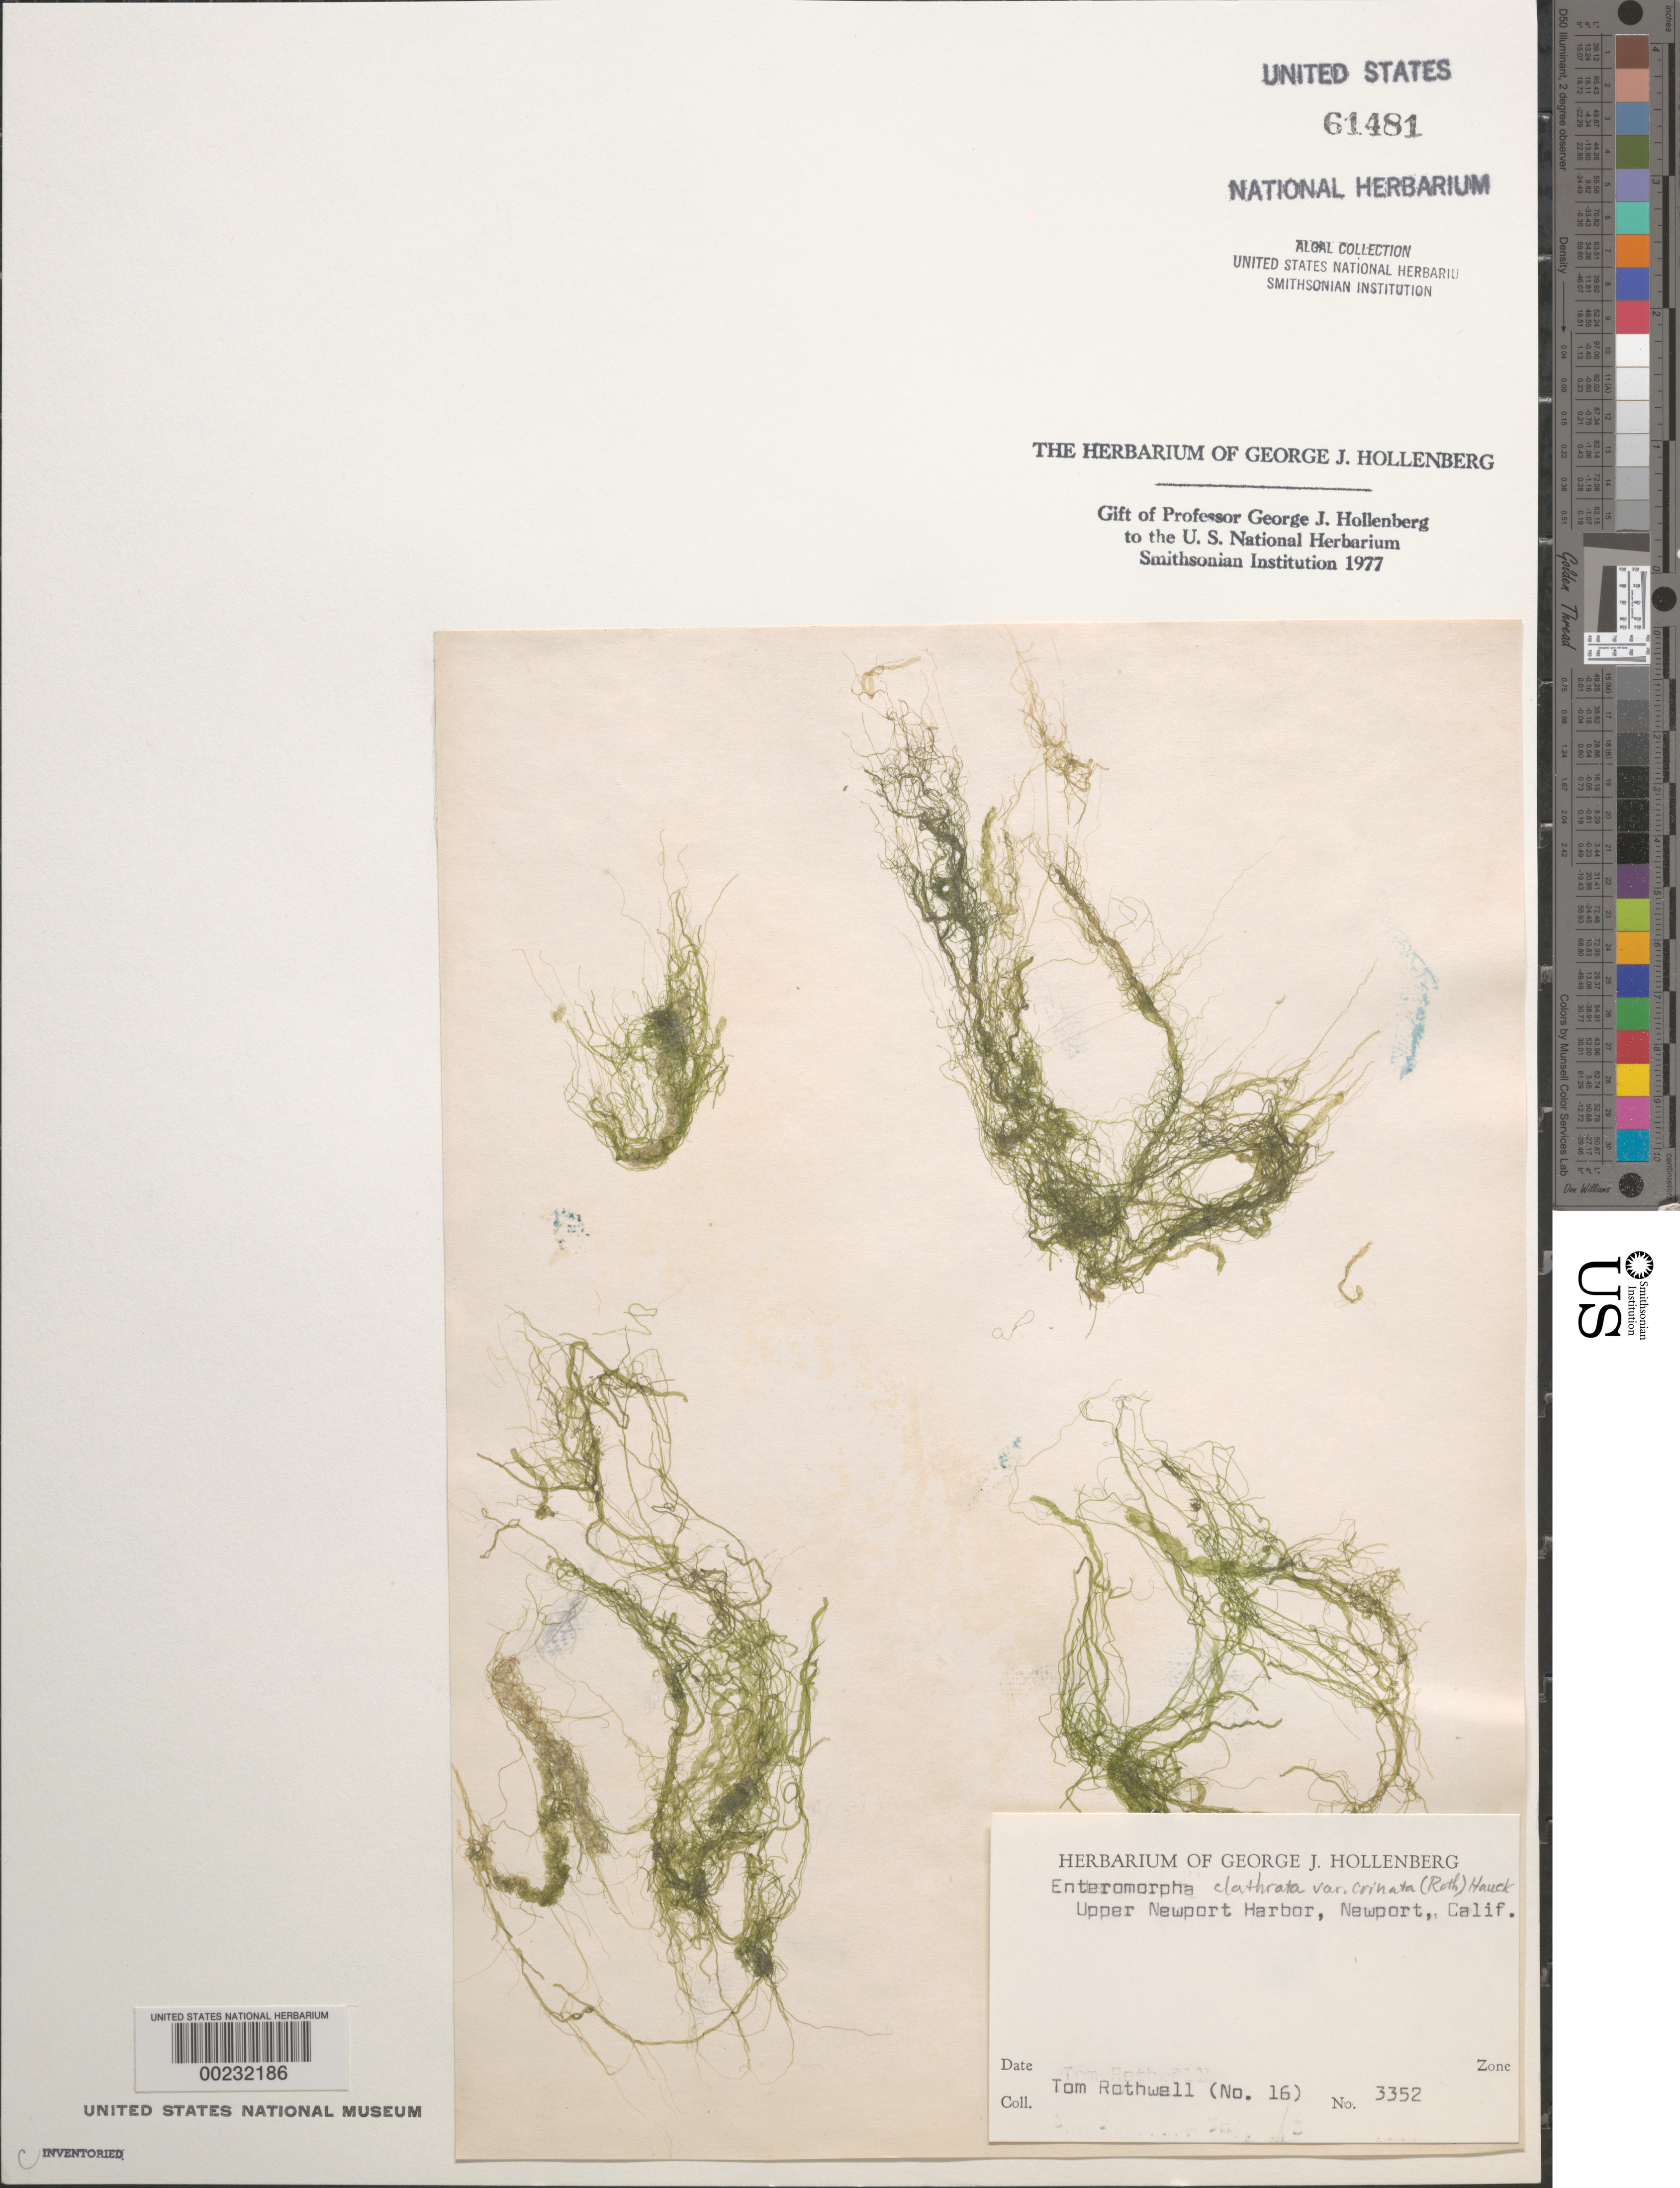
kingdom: Plantae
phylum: Chlorophyta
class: Ulvophyceae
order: Cladophorales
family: Cladophoraceae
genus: Cladophora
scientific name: Cladophora vagabunda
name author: (L.) C. Hoek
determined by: Algae name updating Project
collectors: T. Rothwell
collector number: GJH 3352 & Rothwell 16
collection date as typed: Apr 1948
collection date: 1948-04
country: United States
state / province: California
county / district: Orange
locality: Upper Newport Harbor, Newport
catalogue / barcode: US 61481